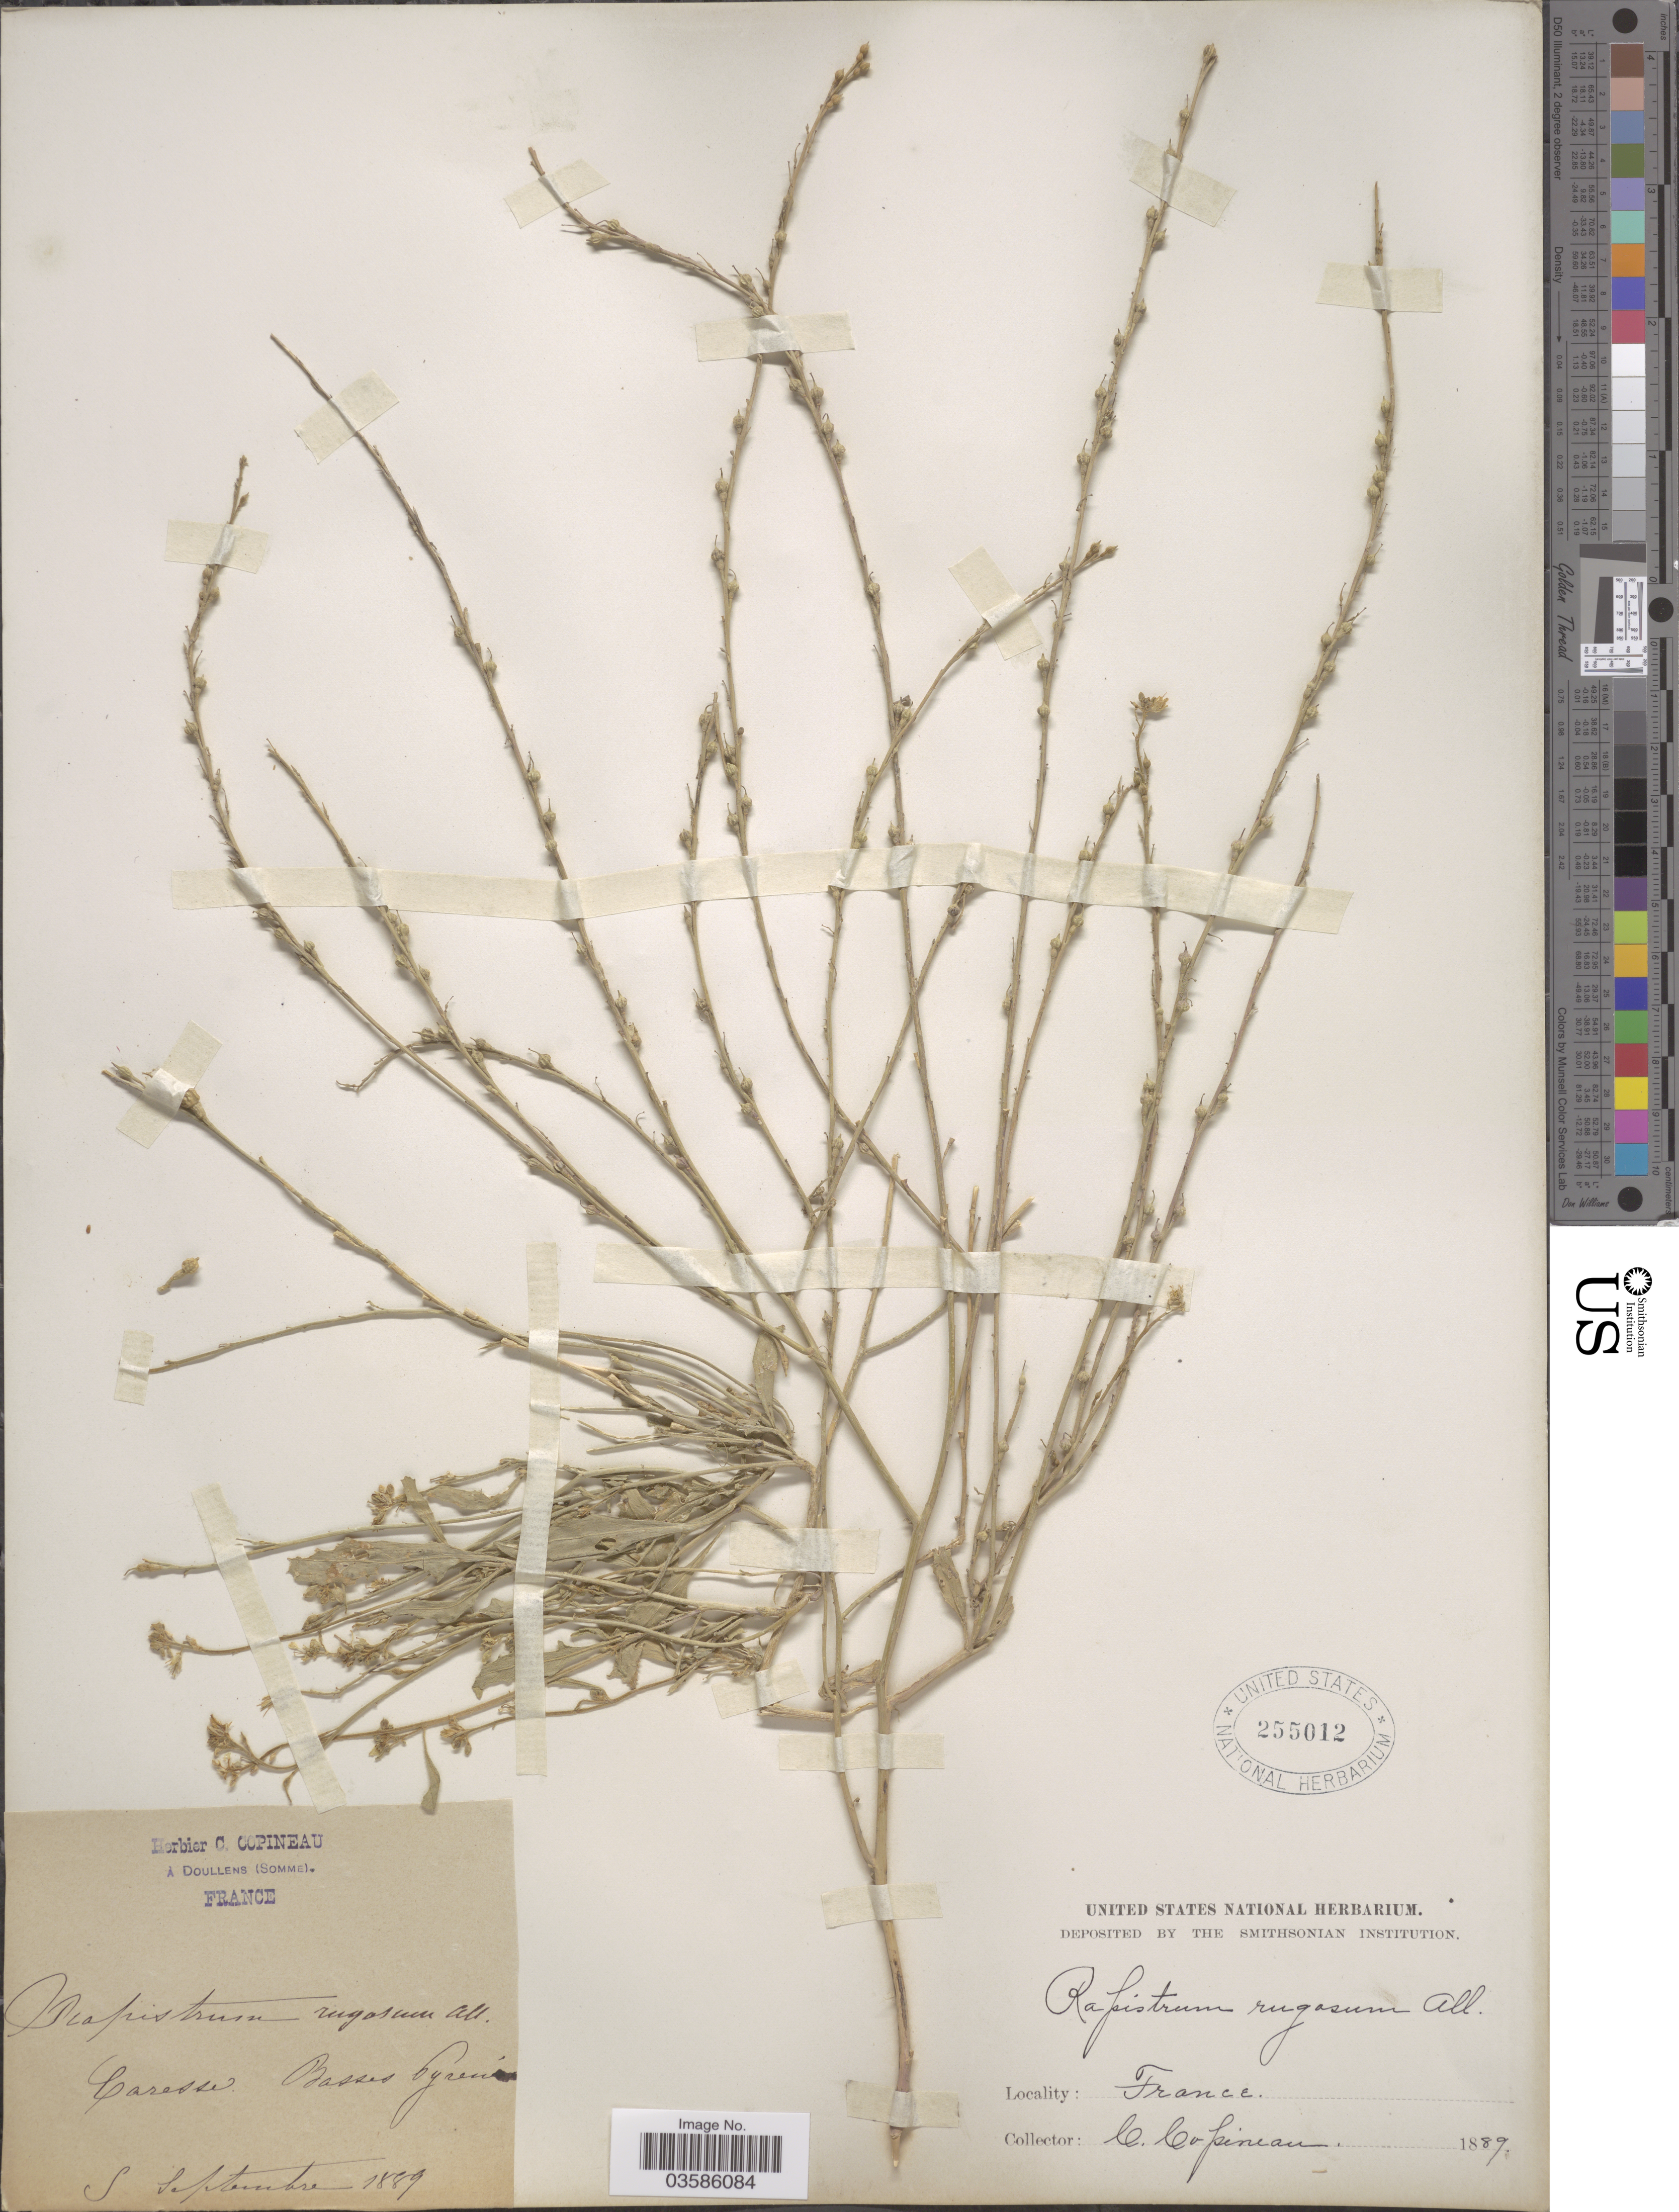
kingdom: Plantae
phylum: Tracheophyta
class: Magnoliopsida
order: Brassicales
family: Brassicaceae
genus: Rapistrum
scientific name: Rapistrum rugosum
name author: (L.) All.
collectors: C. Copineau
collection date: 1889-09-05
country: France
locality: Caresse Basses Pyrénees.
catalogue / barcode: US 255012